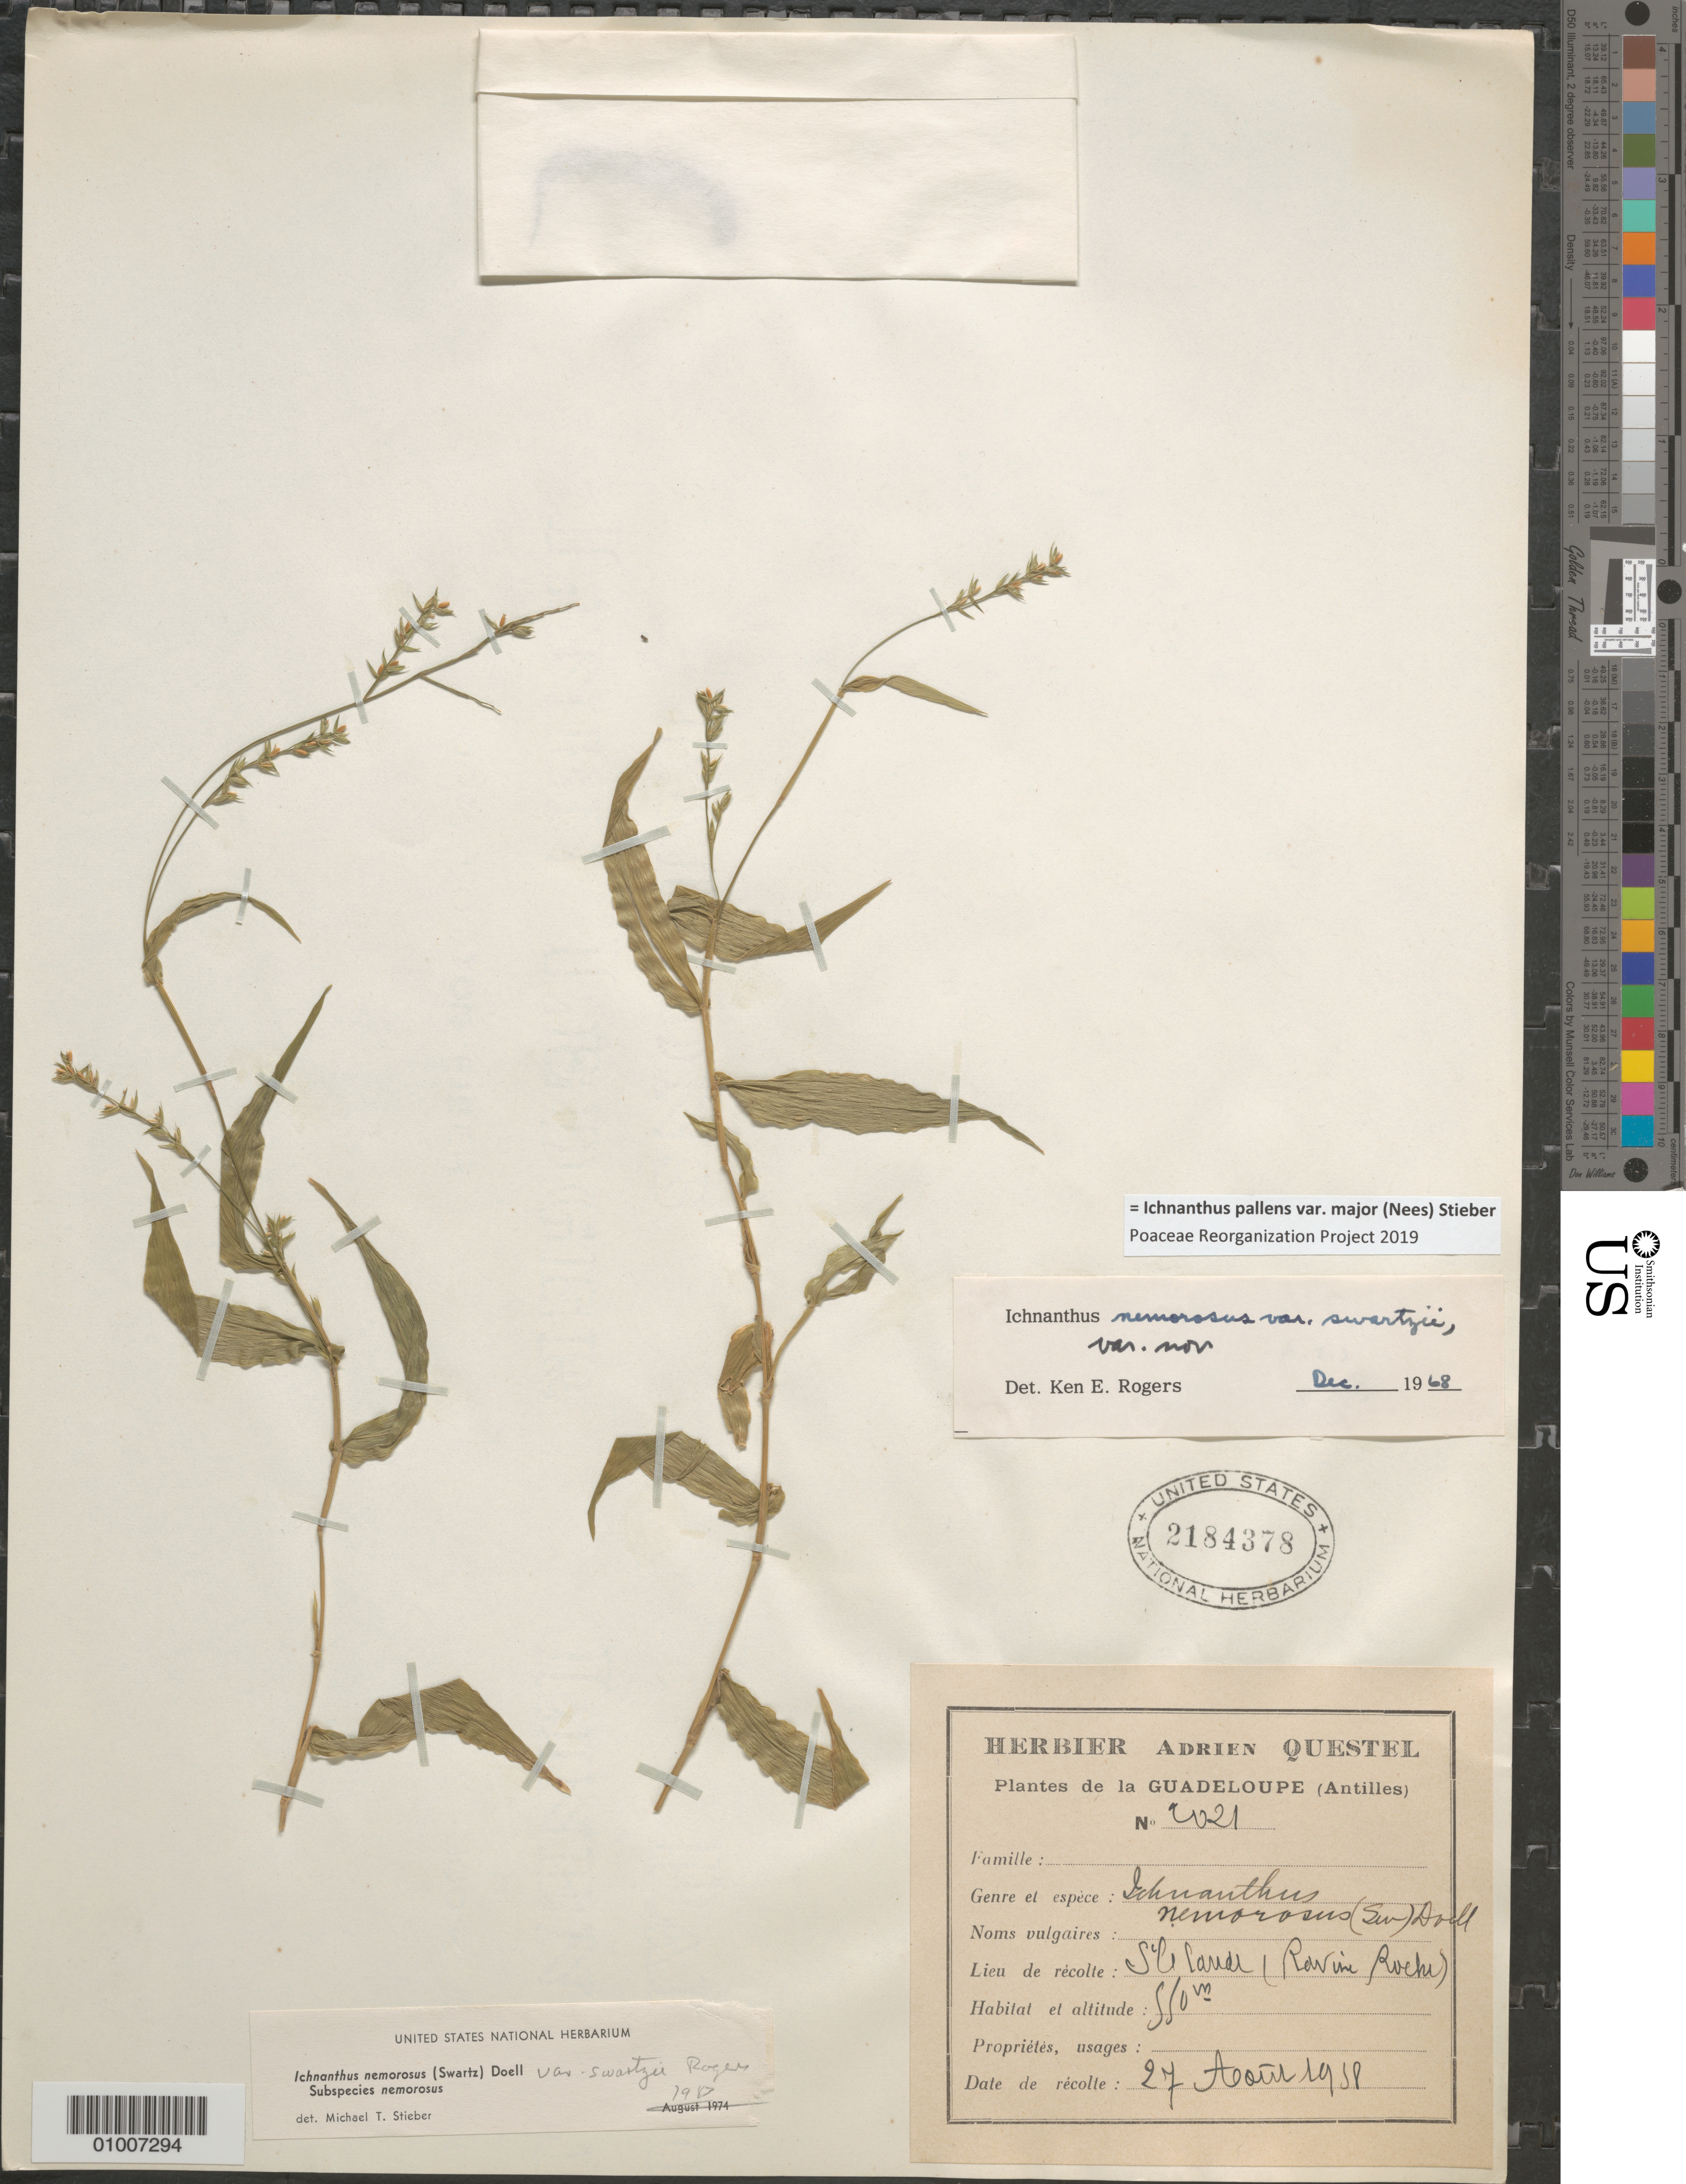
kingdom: Plantae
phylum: Tracheophyta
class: Liliopsida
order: Poales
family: Poaceae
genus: Ichnanthus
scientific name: Ichnanthus nemorosus var. swartzii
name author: K.E. Rogers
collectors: A. Questel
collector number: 2021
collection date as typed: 24 Aug 1938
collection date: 1938-08-24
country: Guadeloupe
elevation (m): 550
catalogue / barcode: US 2184378